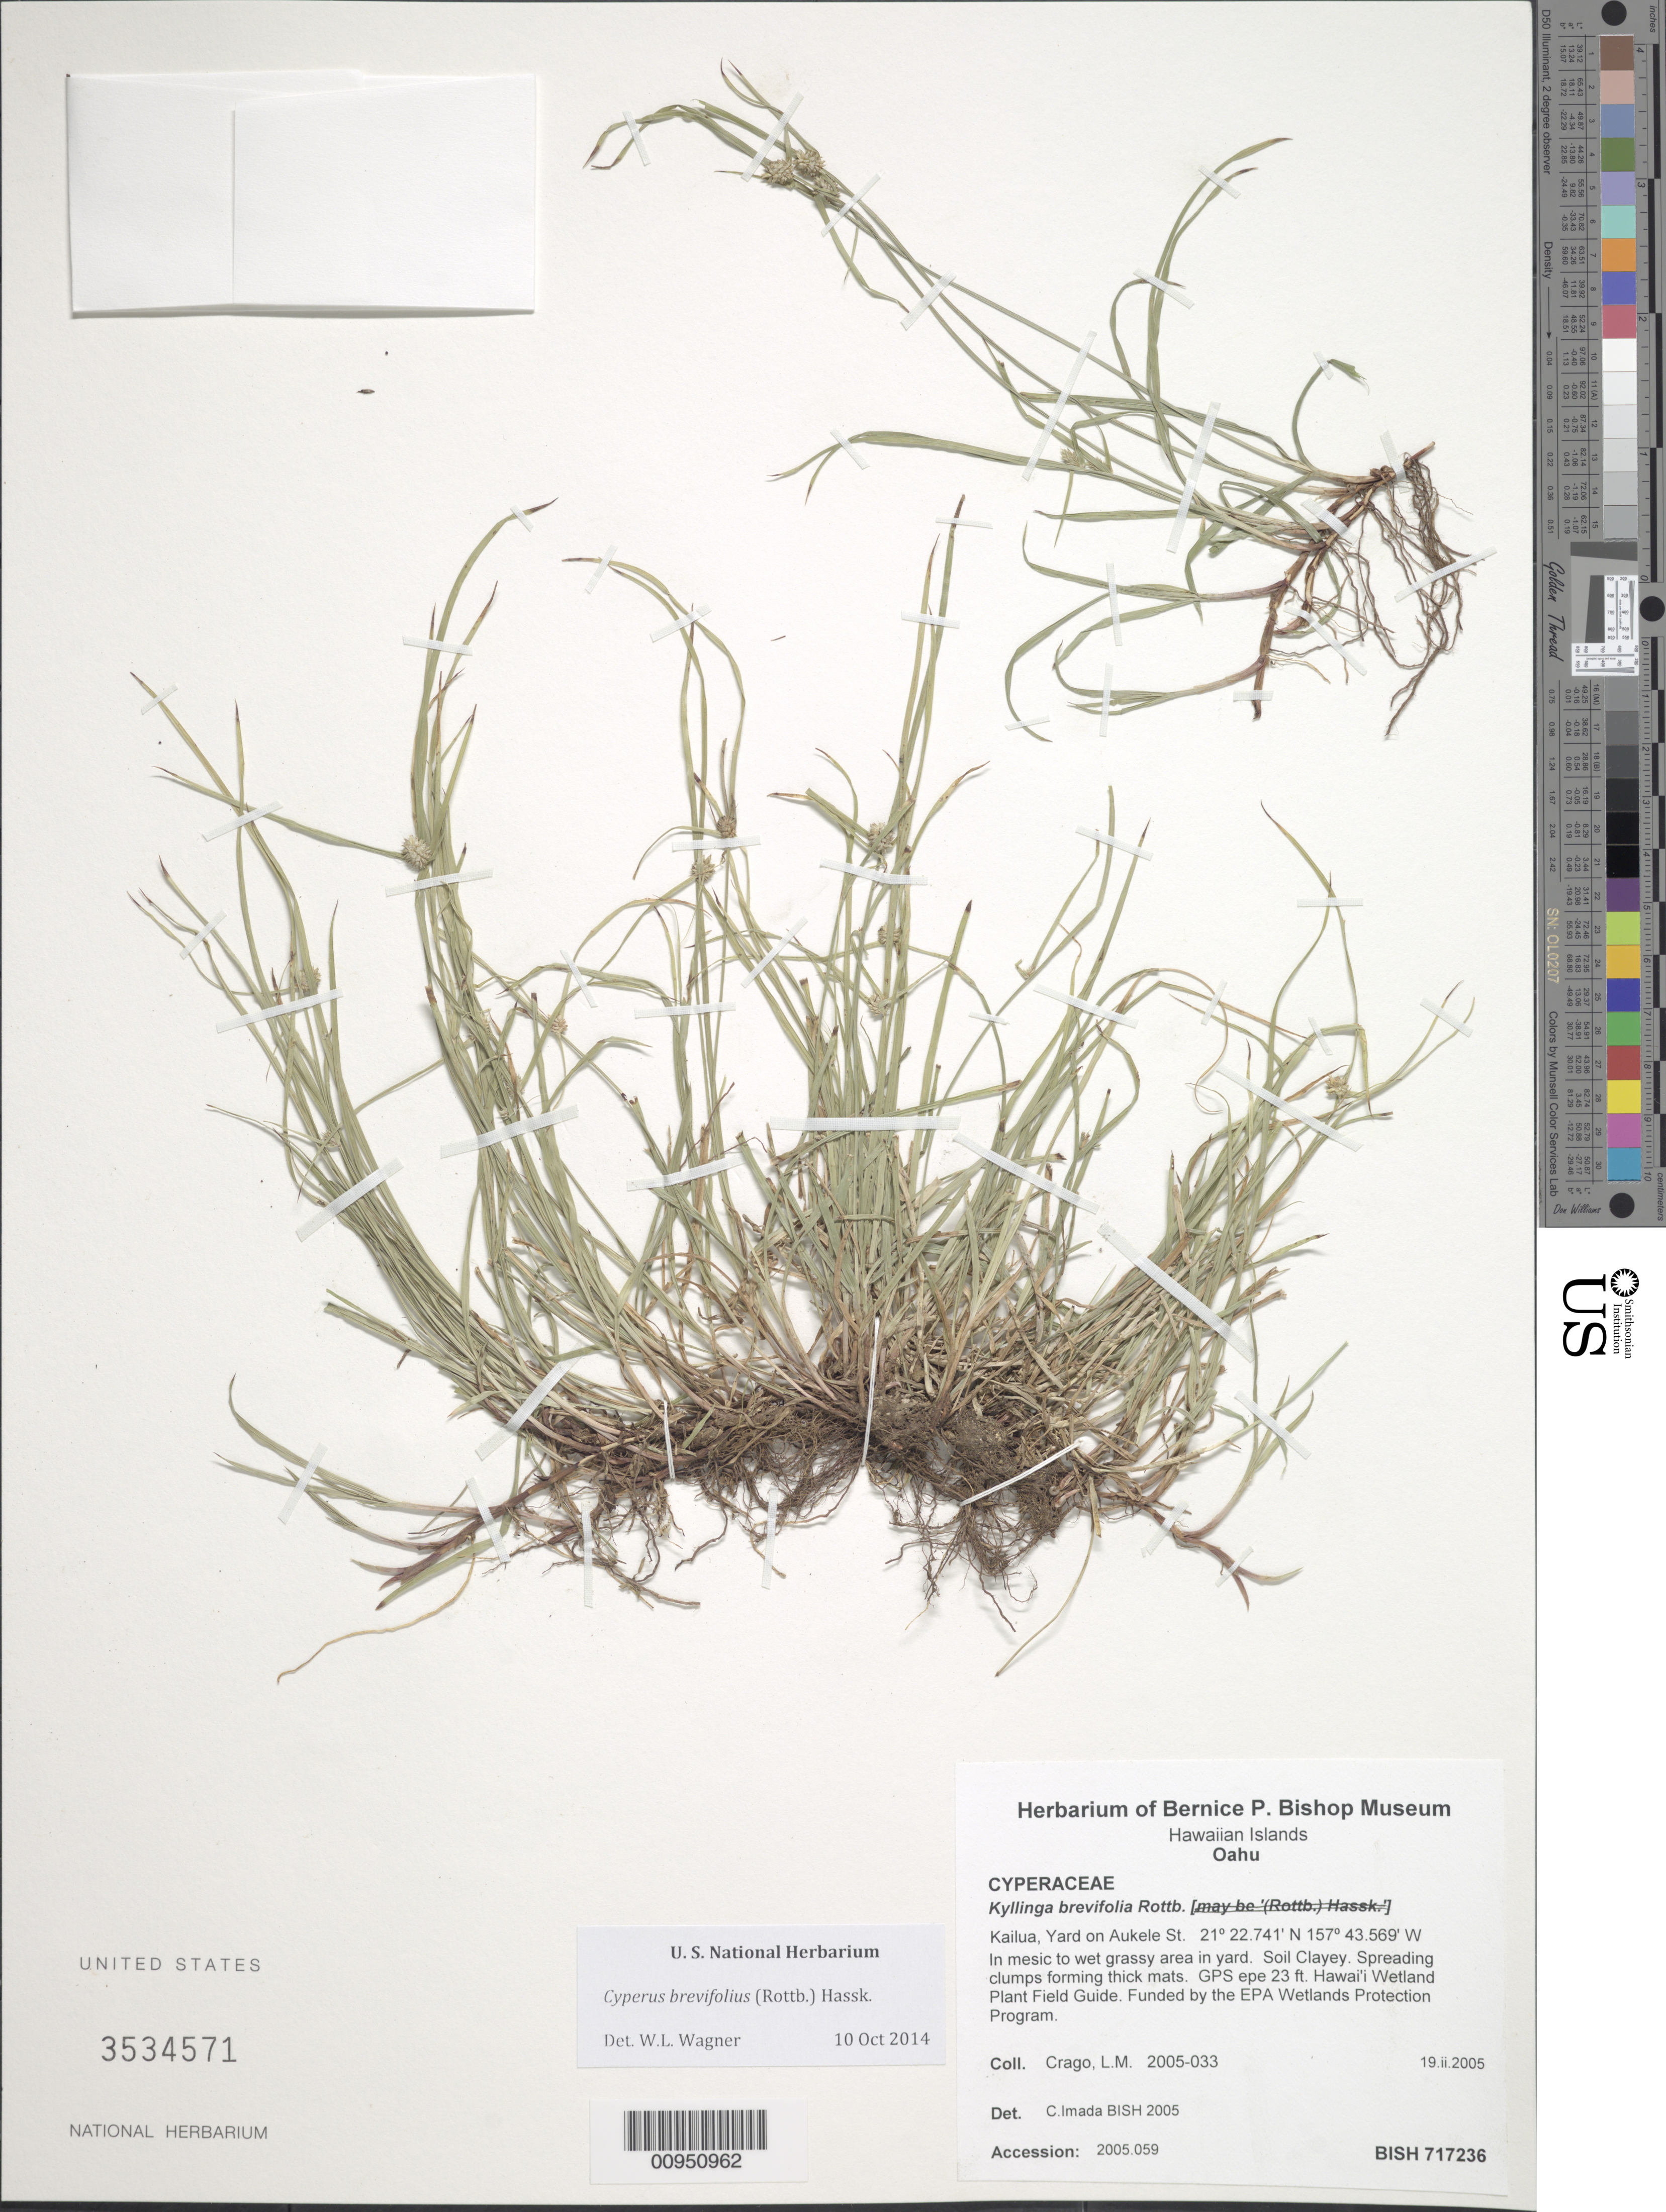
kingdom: Plantae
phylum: Tracheophyta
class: Liliopsida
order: Poales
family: Cyperaceae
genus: Cyperus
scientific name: Cyperus brevifolius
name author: (Rottb.) Hassk.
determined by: Wagner, W. L., (BOT), Smithsonian Institution - National Museum of Natural History (UNITED STATES)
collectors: L. Crago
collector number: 2005-033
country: United States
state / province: Hawaii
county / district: Honolulu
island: Oahu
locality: Kailua, yard on Aukele St.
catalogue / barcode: US 3534571